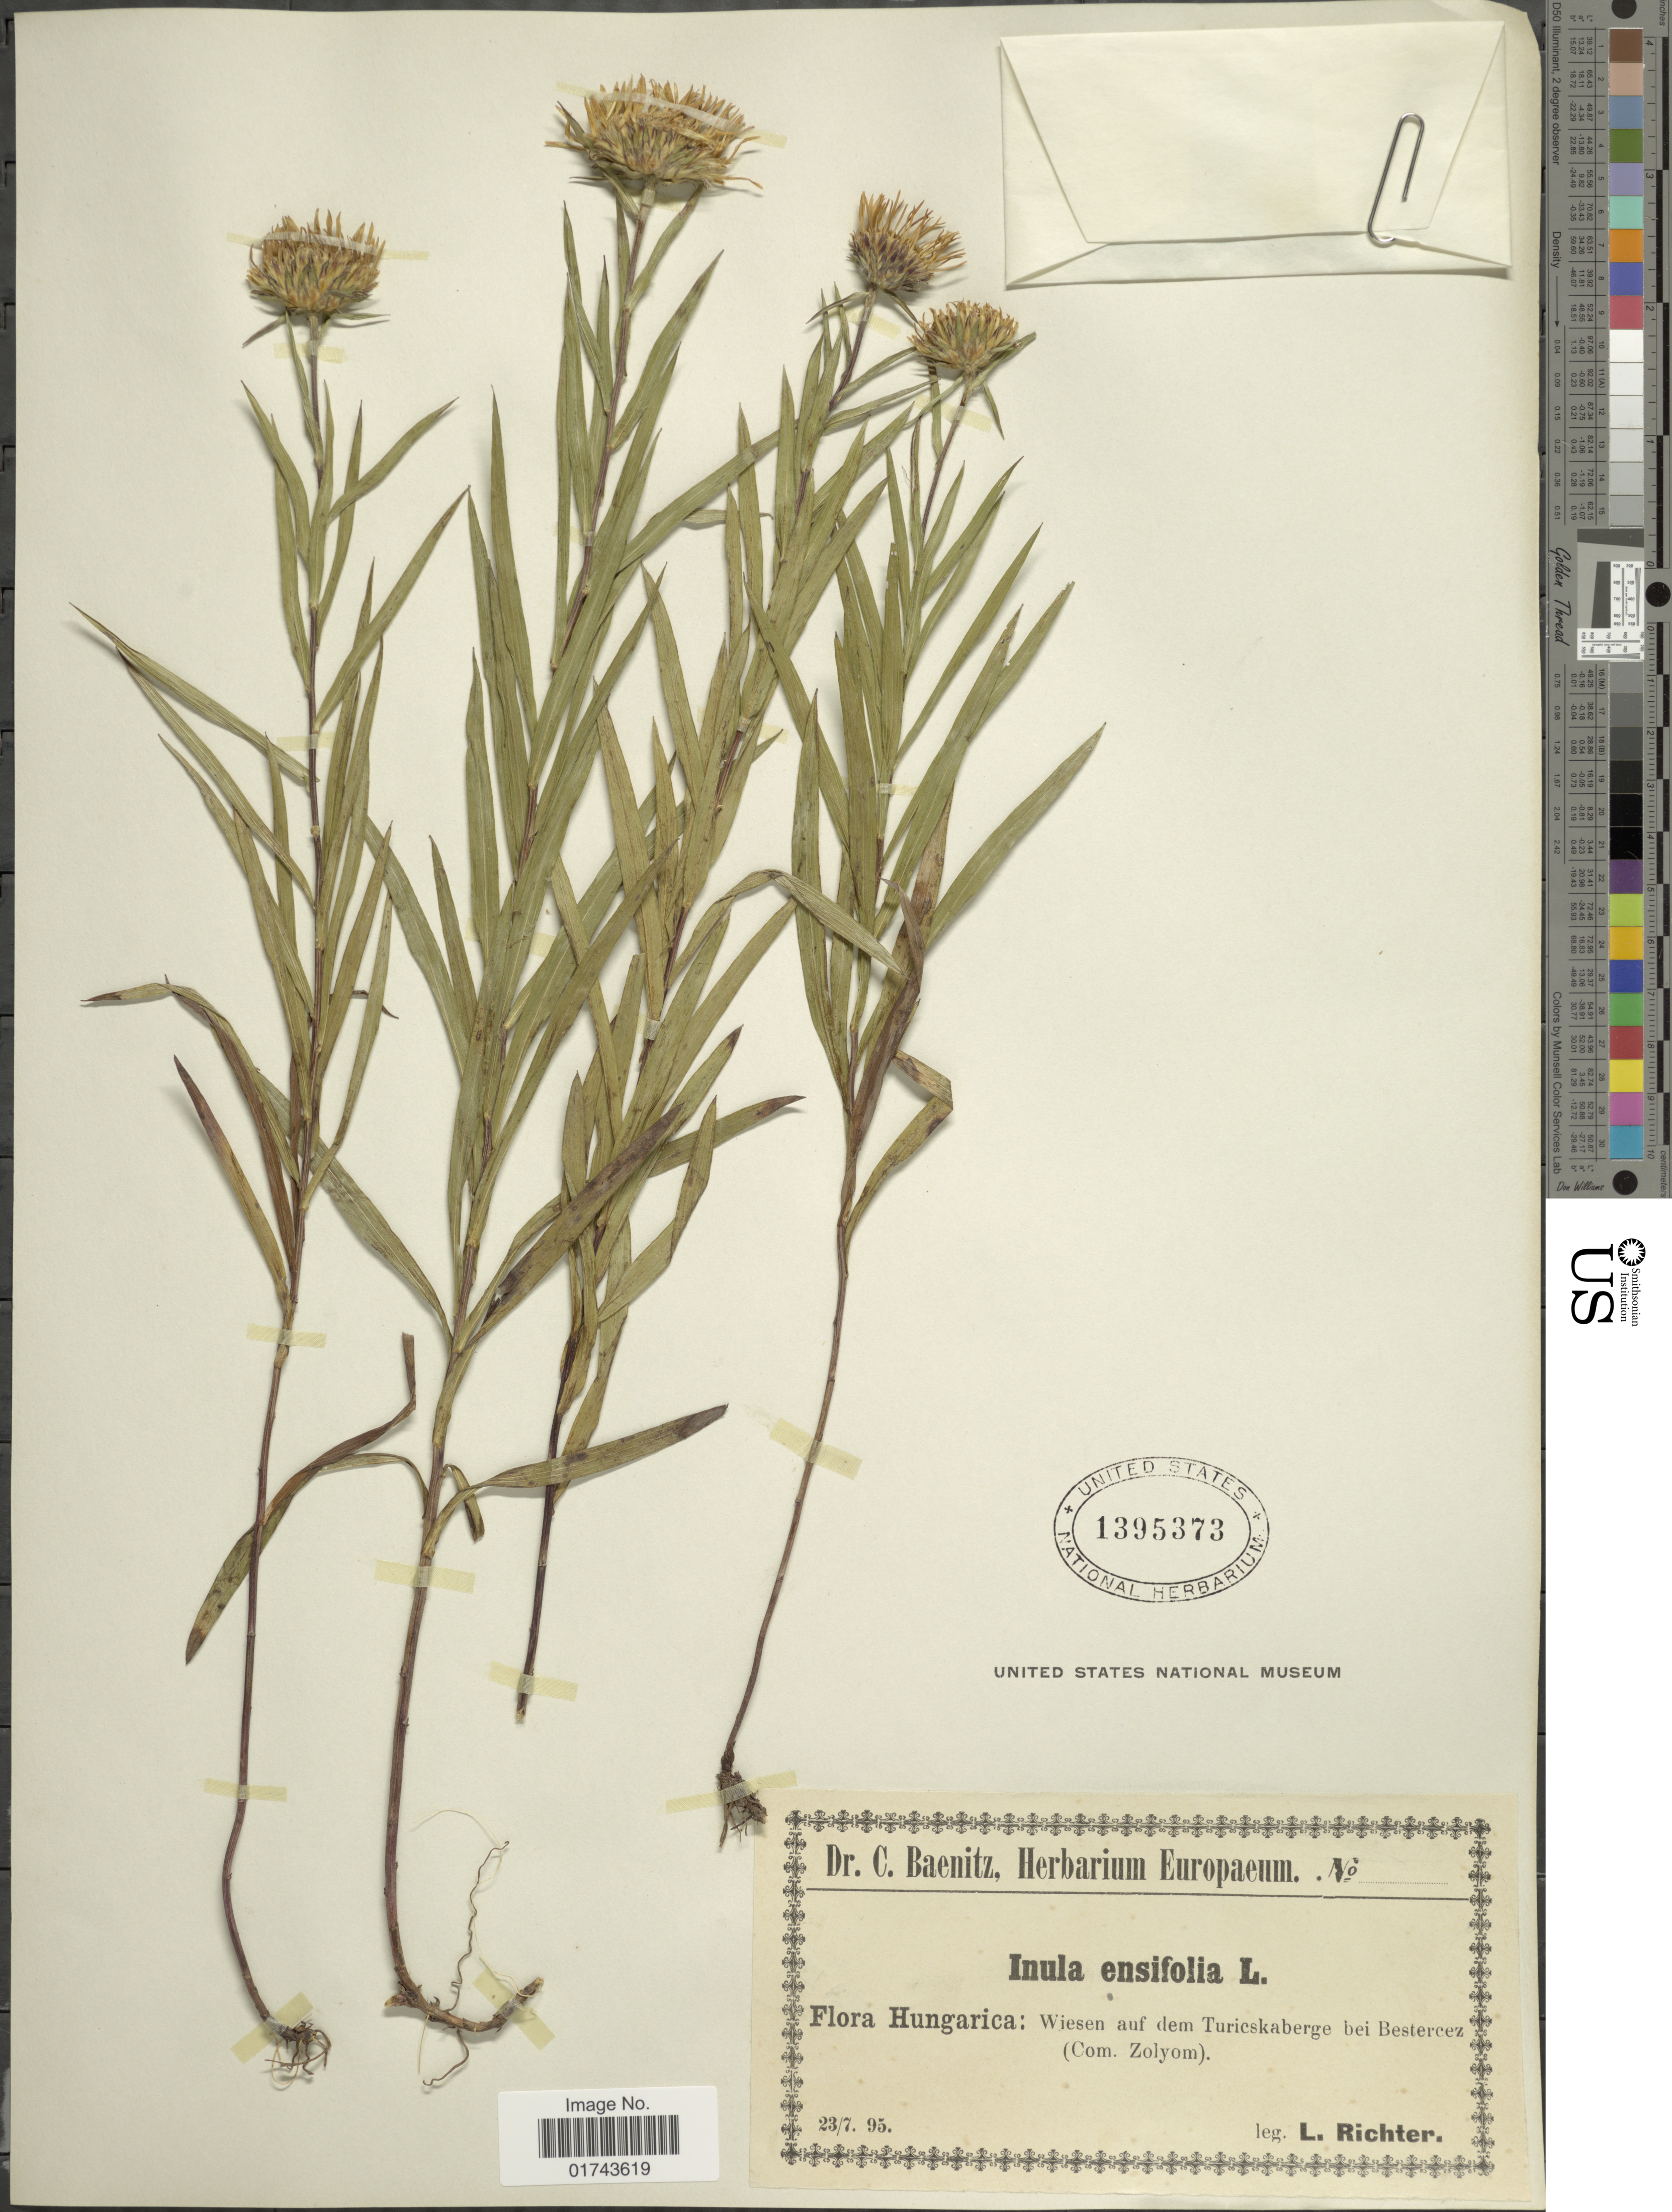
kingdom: Plantae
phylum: Tracheophyta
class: Magnoliopsida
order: Asterales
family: Asteraceae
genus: Inula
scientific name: Inula ensifolia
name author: L.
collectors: L. Richter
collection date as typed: Transcribed d/m/y: 23/7/95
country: Hungary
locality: Wiesen auf dem Turicskaberge bei Bestercez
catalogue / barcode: US 1395373